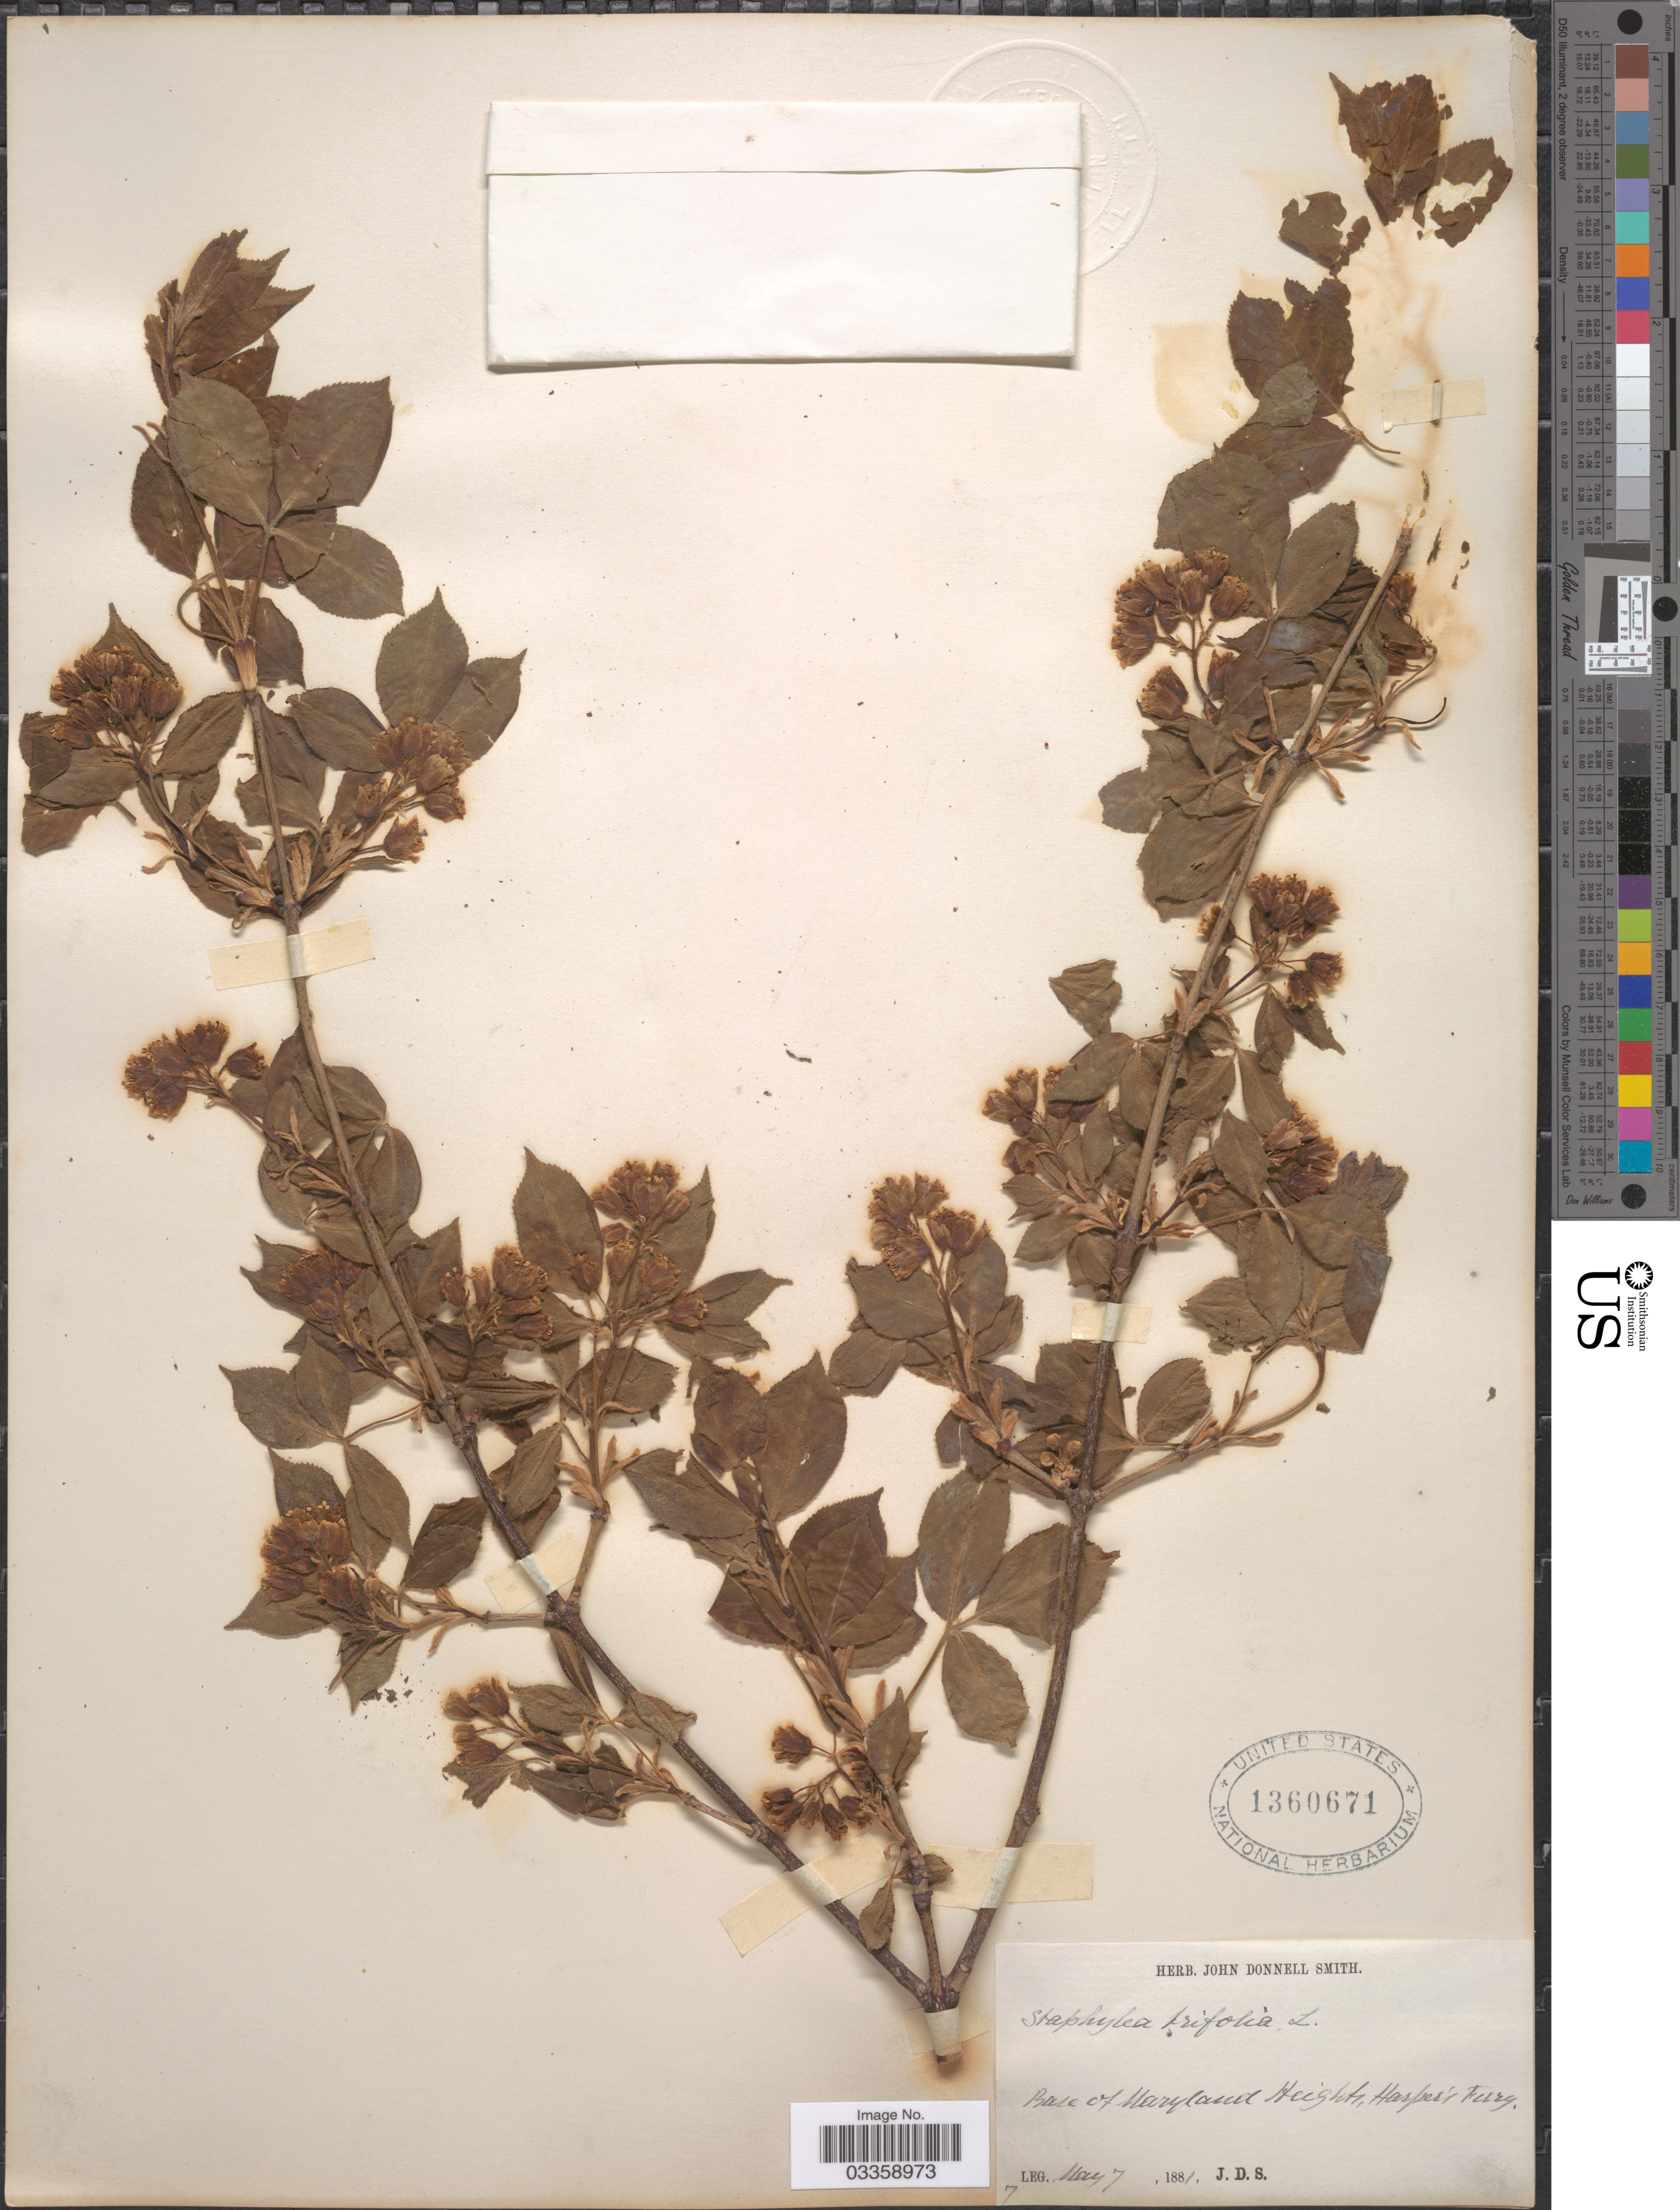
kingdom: Plantae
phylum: Tracheophyta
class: Magnoliopsida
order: Crossosomatales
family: Staphyleaceae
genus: Staphylea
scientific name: Staphylea trifolia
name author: L.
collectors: J. Donnell Smith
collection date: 1881-05-07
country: United States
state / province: Maryland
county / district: Washington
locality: Base of Maryland Heights, Harper's Ferry.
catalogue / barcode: US 1360671